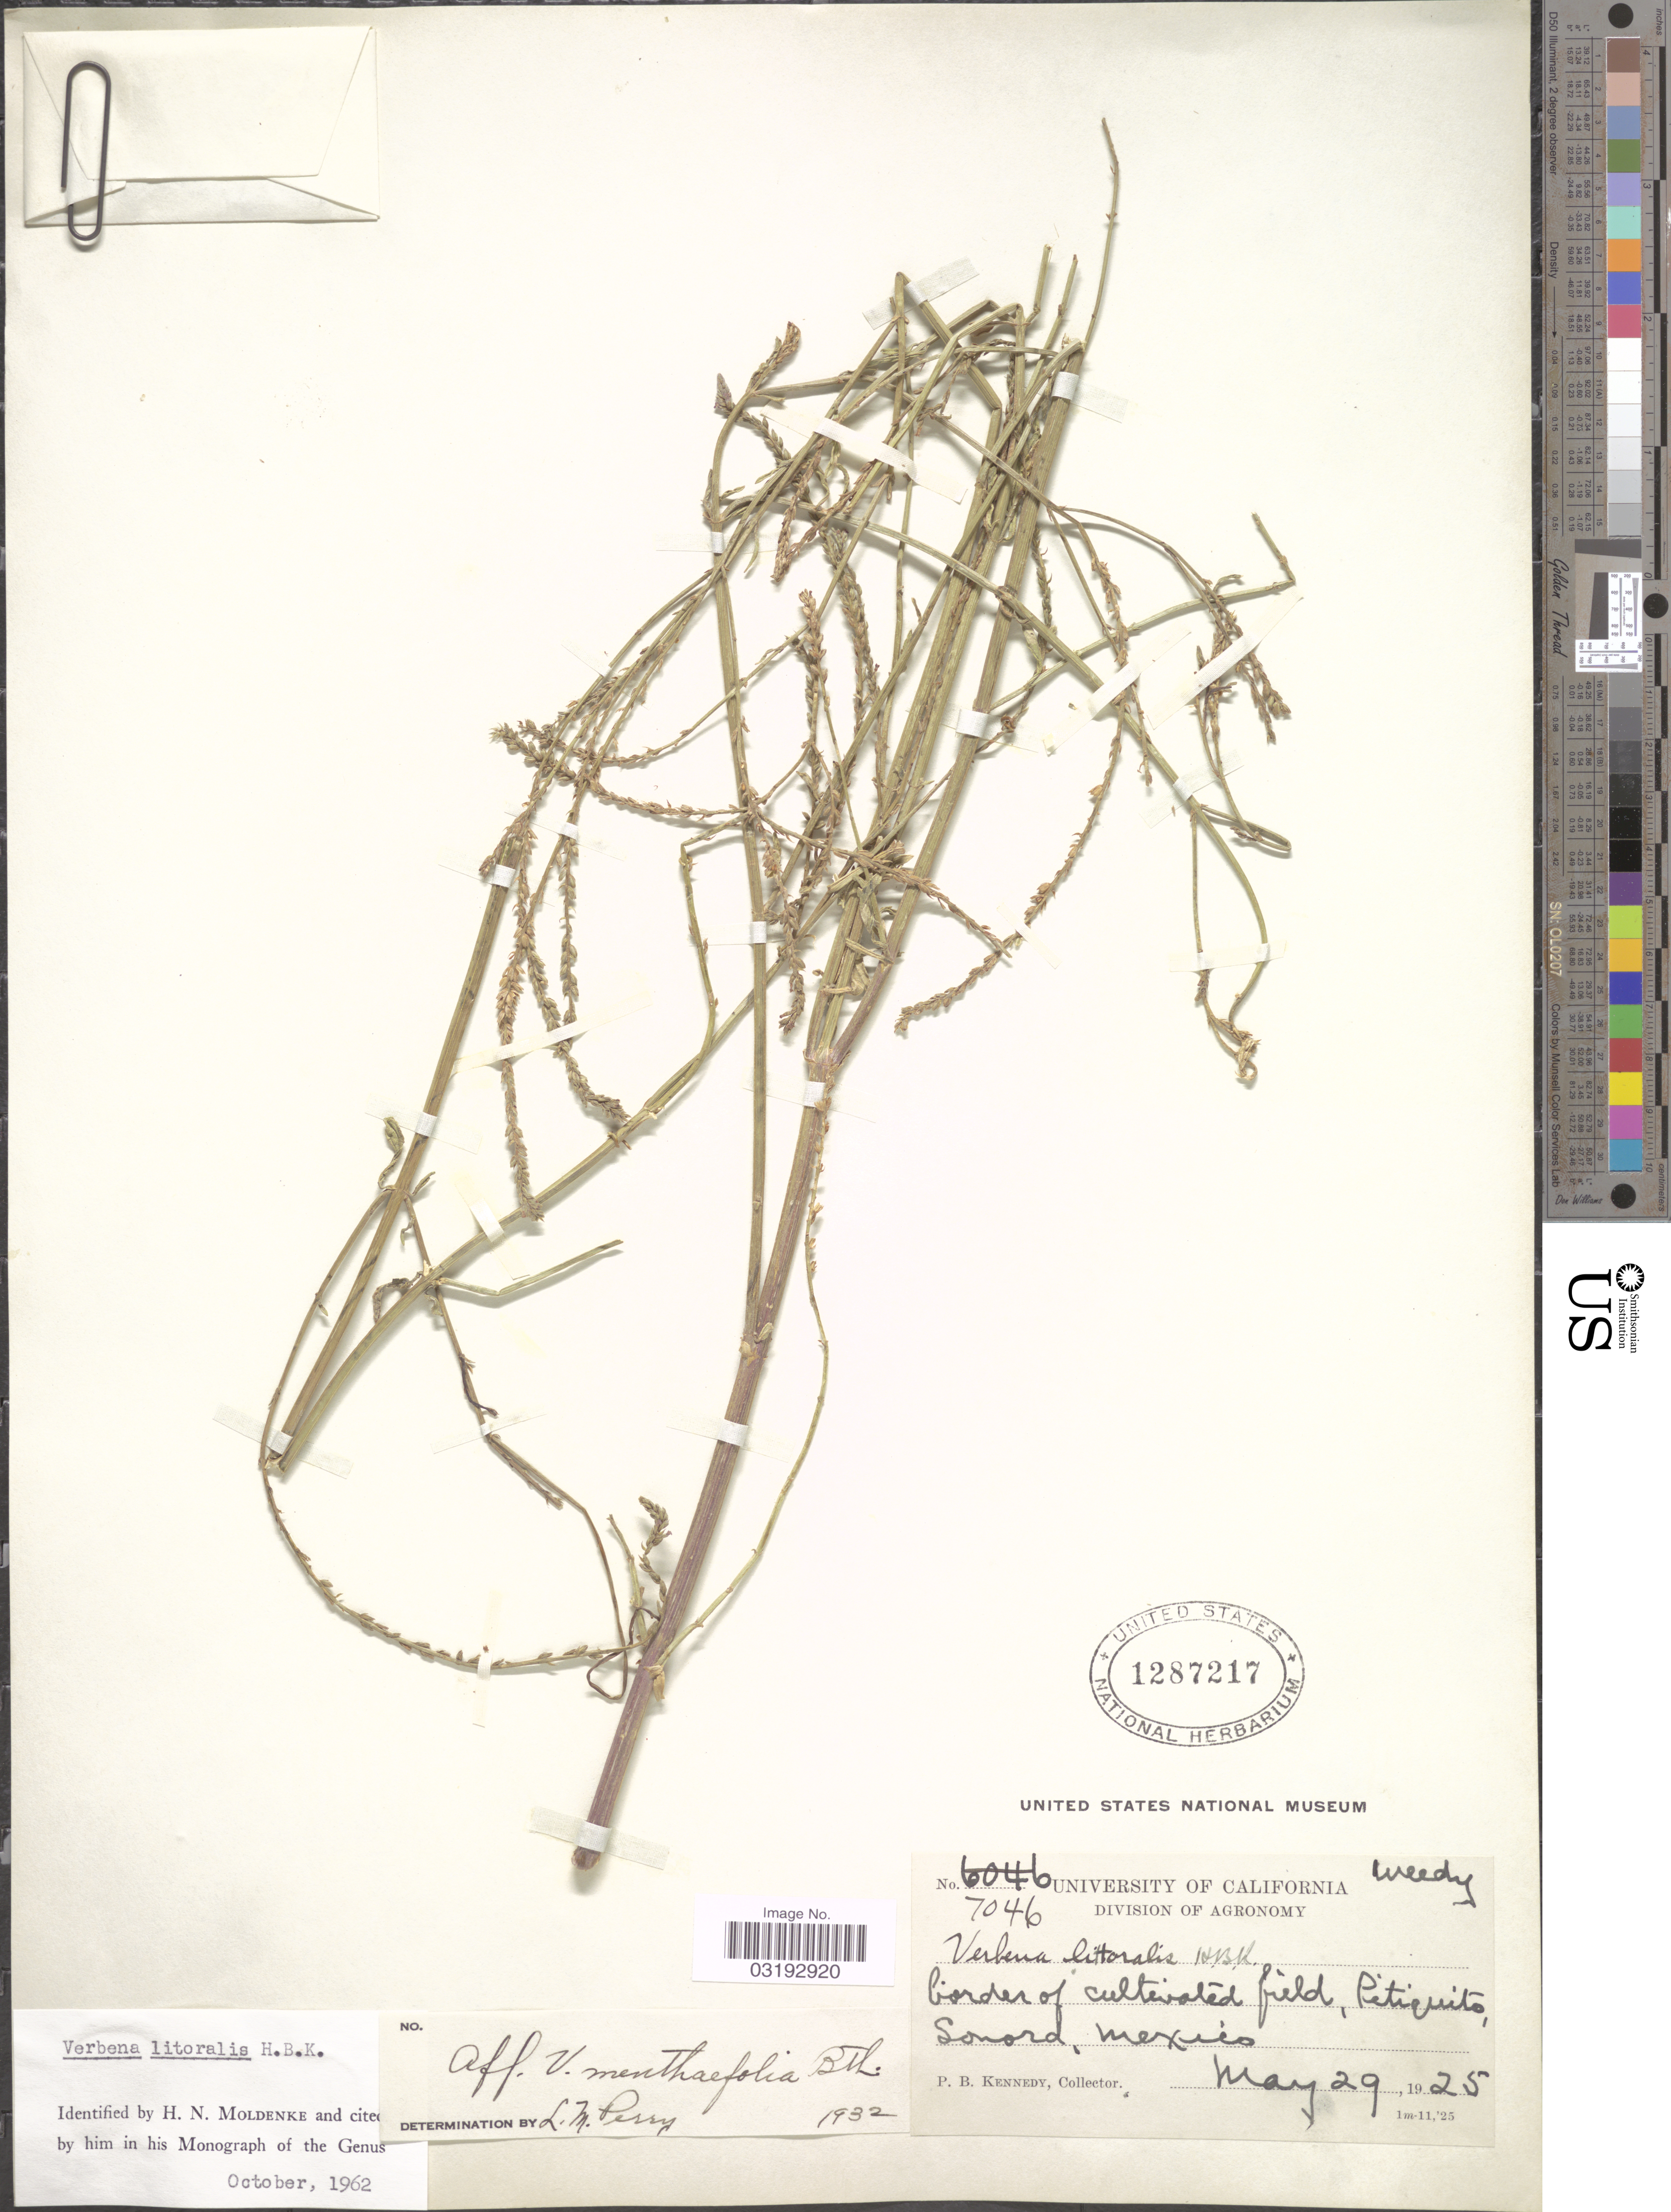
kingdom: Plantae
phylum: Tracheophyta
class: Magnoliopsida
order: Lamiales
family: Verbenaceae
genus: Verbena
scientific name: Verbena litoralis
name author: Kunth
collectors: P. B. Kennedy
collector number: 7046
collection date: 1925-05-29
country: Mexico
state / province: Sonora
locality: Border of cultivated field, Pitiquito.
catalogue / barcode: US 1287217